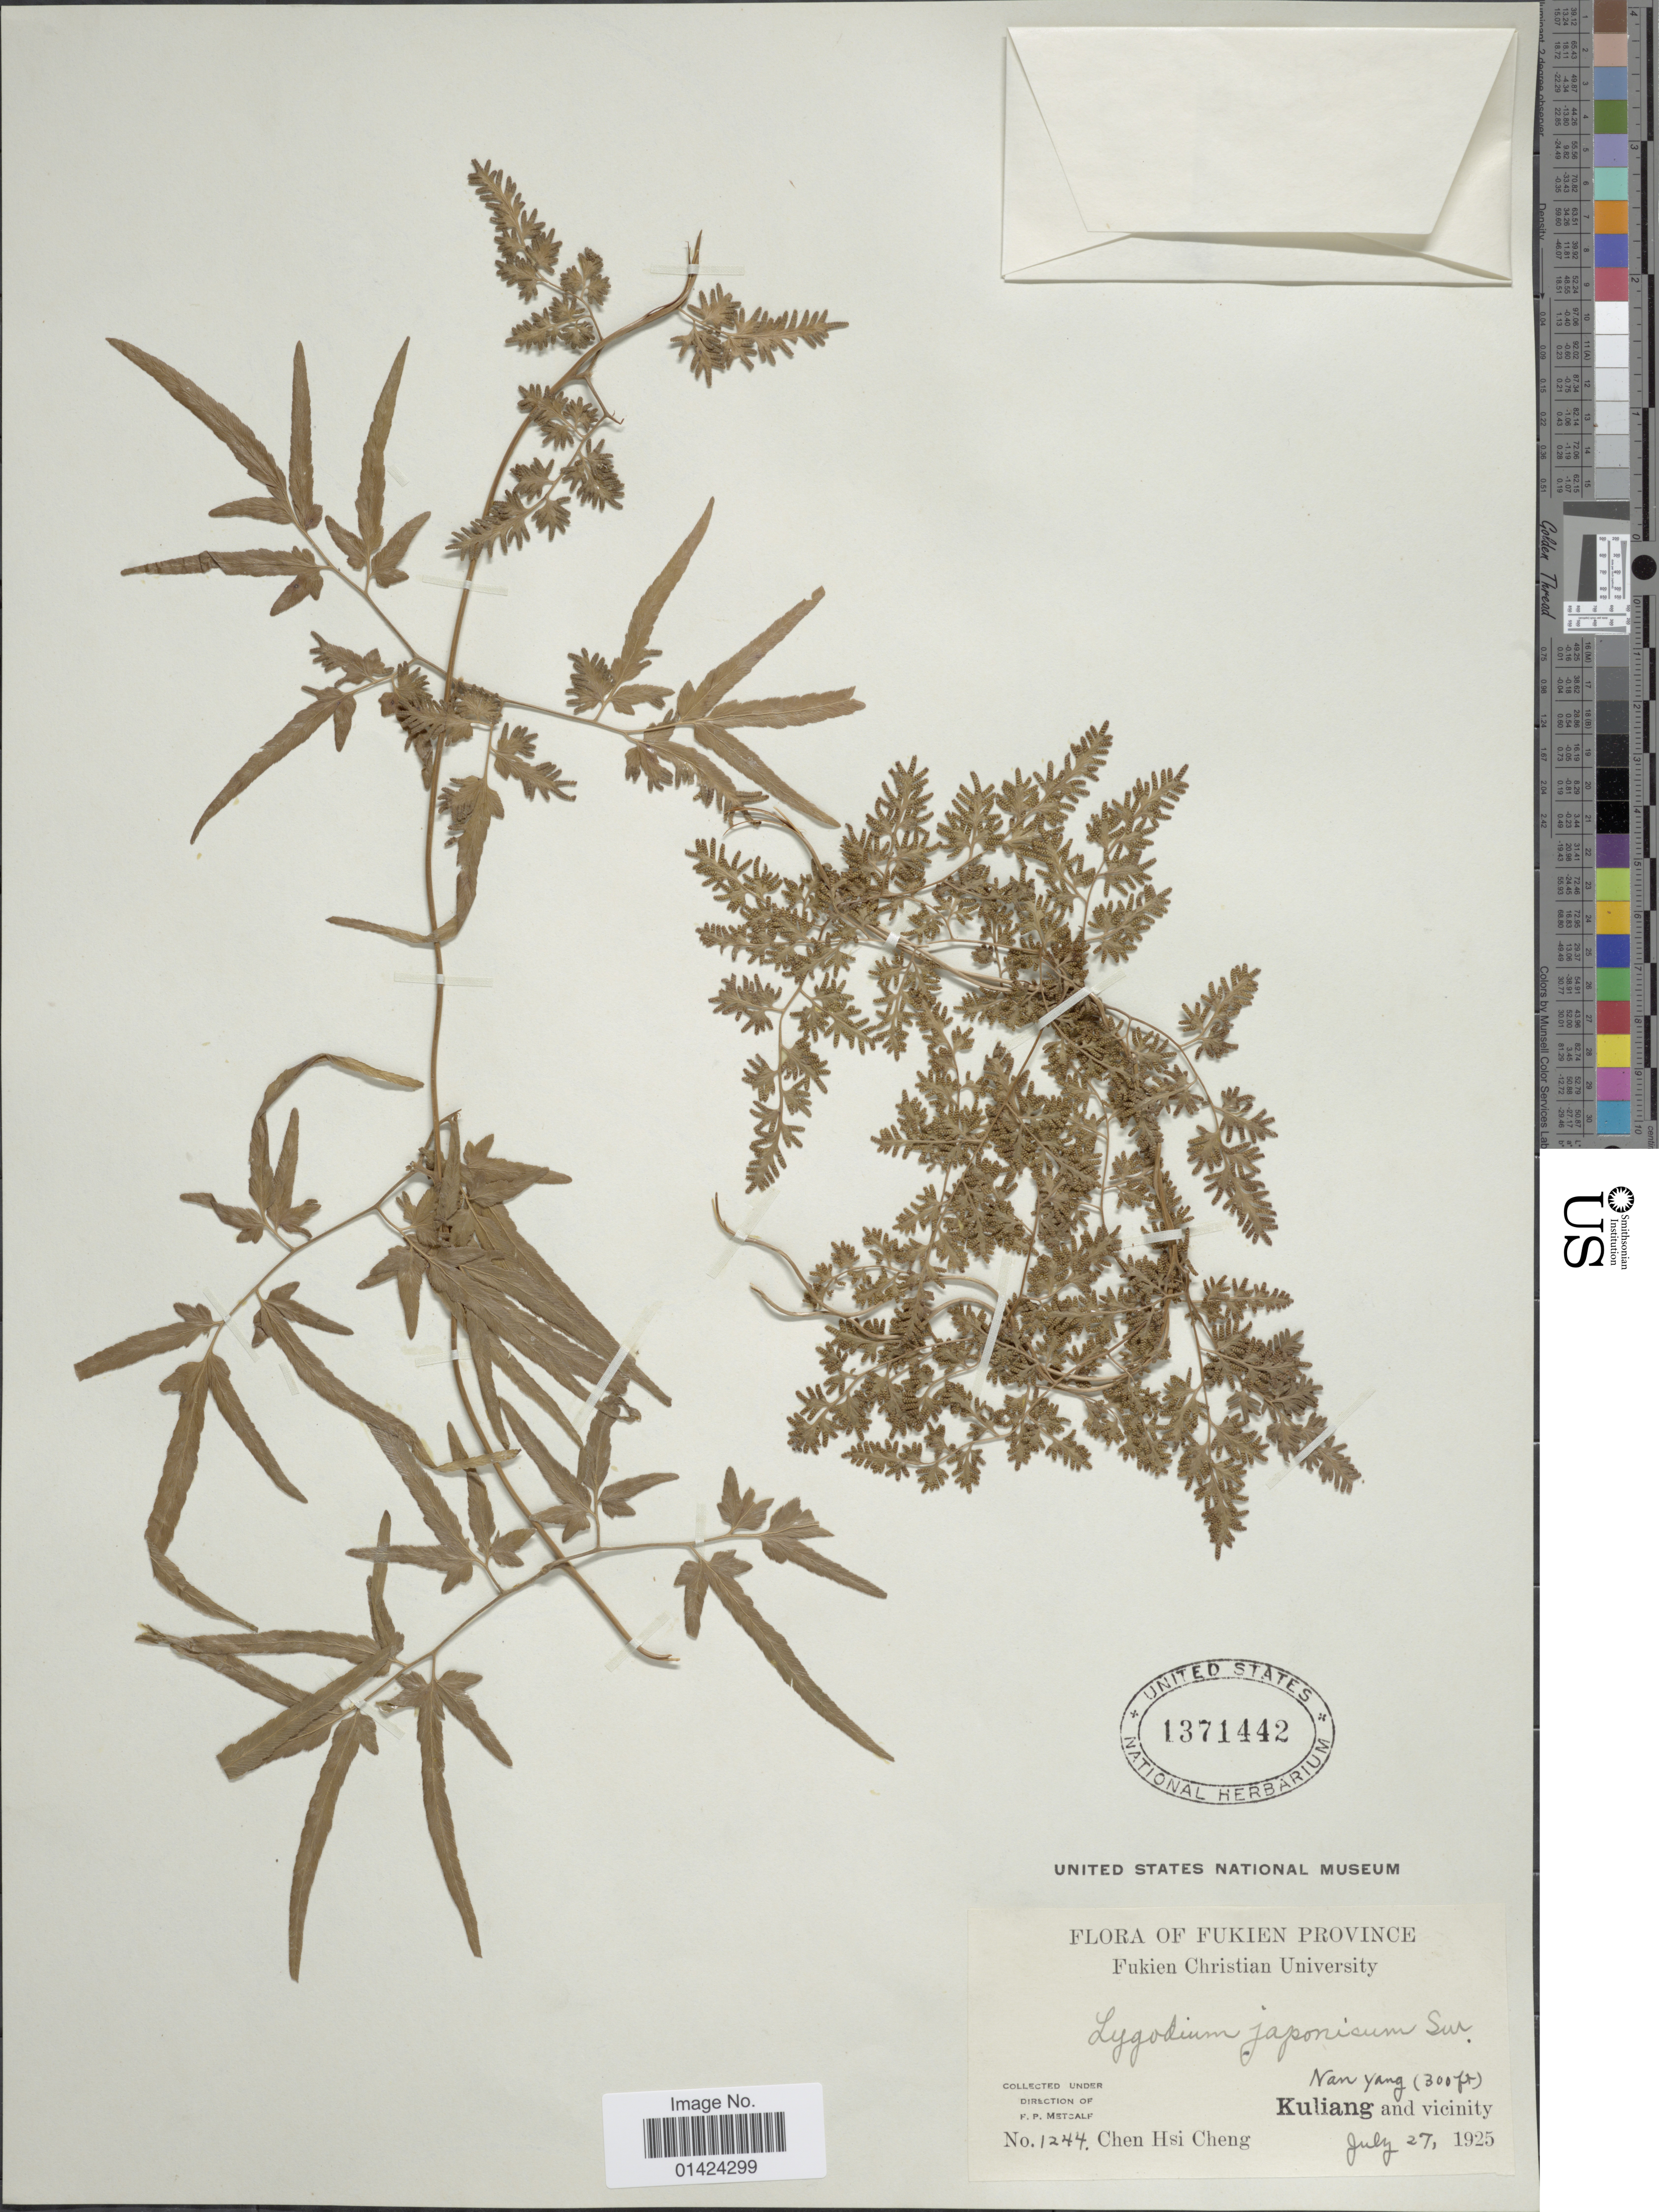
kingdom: Plantae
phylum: Tracheophyta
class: Polypodiopsida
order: Schizaeales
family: Lygodiaceae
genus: Lygodium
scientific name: Lygodium japonicum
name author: (Thunb.) Sw.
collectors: Chen Hsi Cheng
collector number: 1244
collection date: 1925-07-27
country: China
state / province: Fujian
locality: Fukien Province. Nan Yang. Kulian and vicinity.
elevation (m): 91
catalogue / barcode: US 1371442